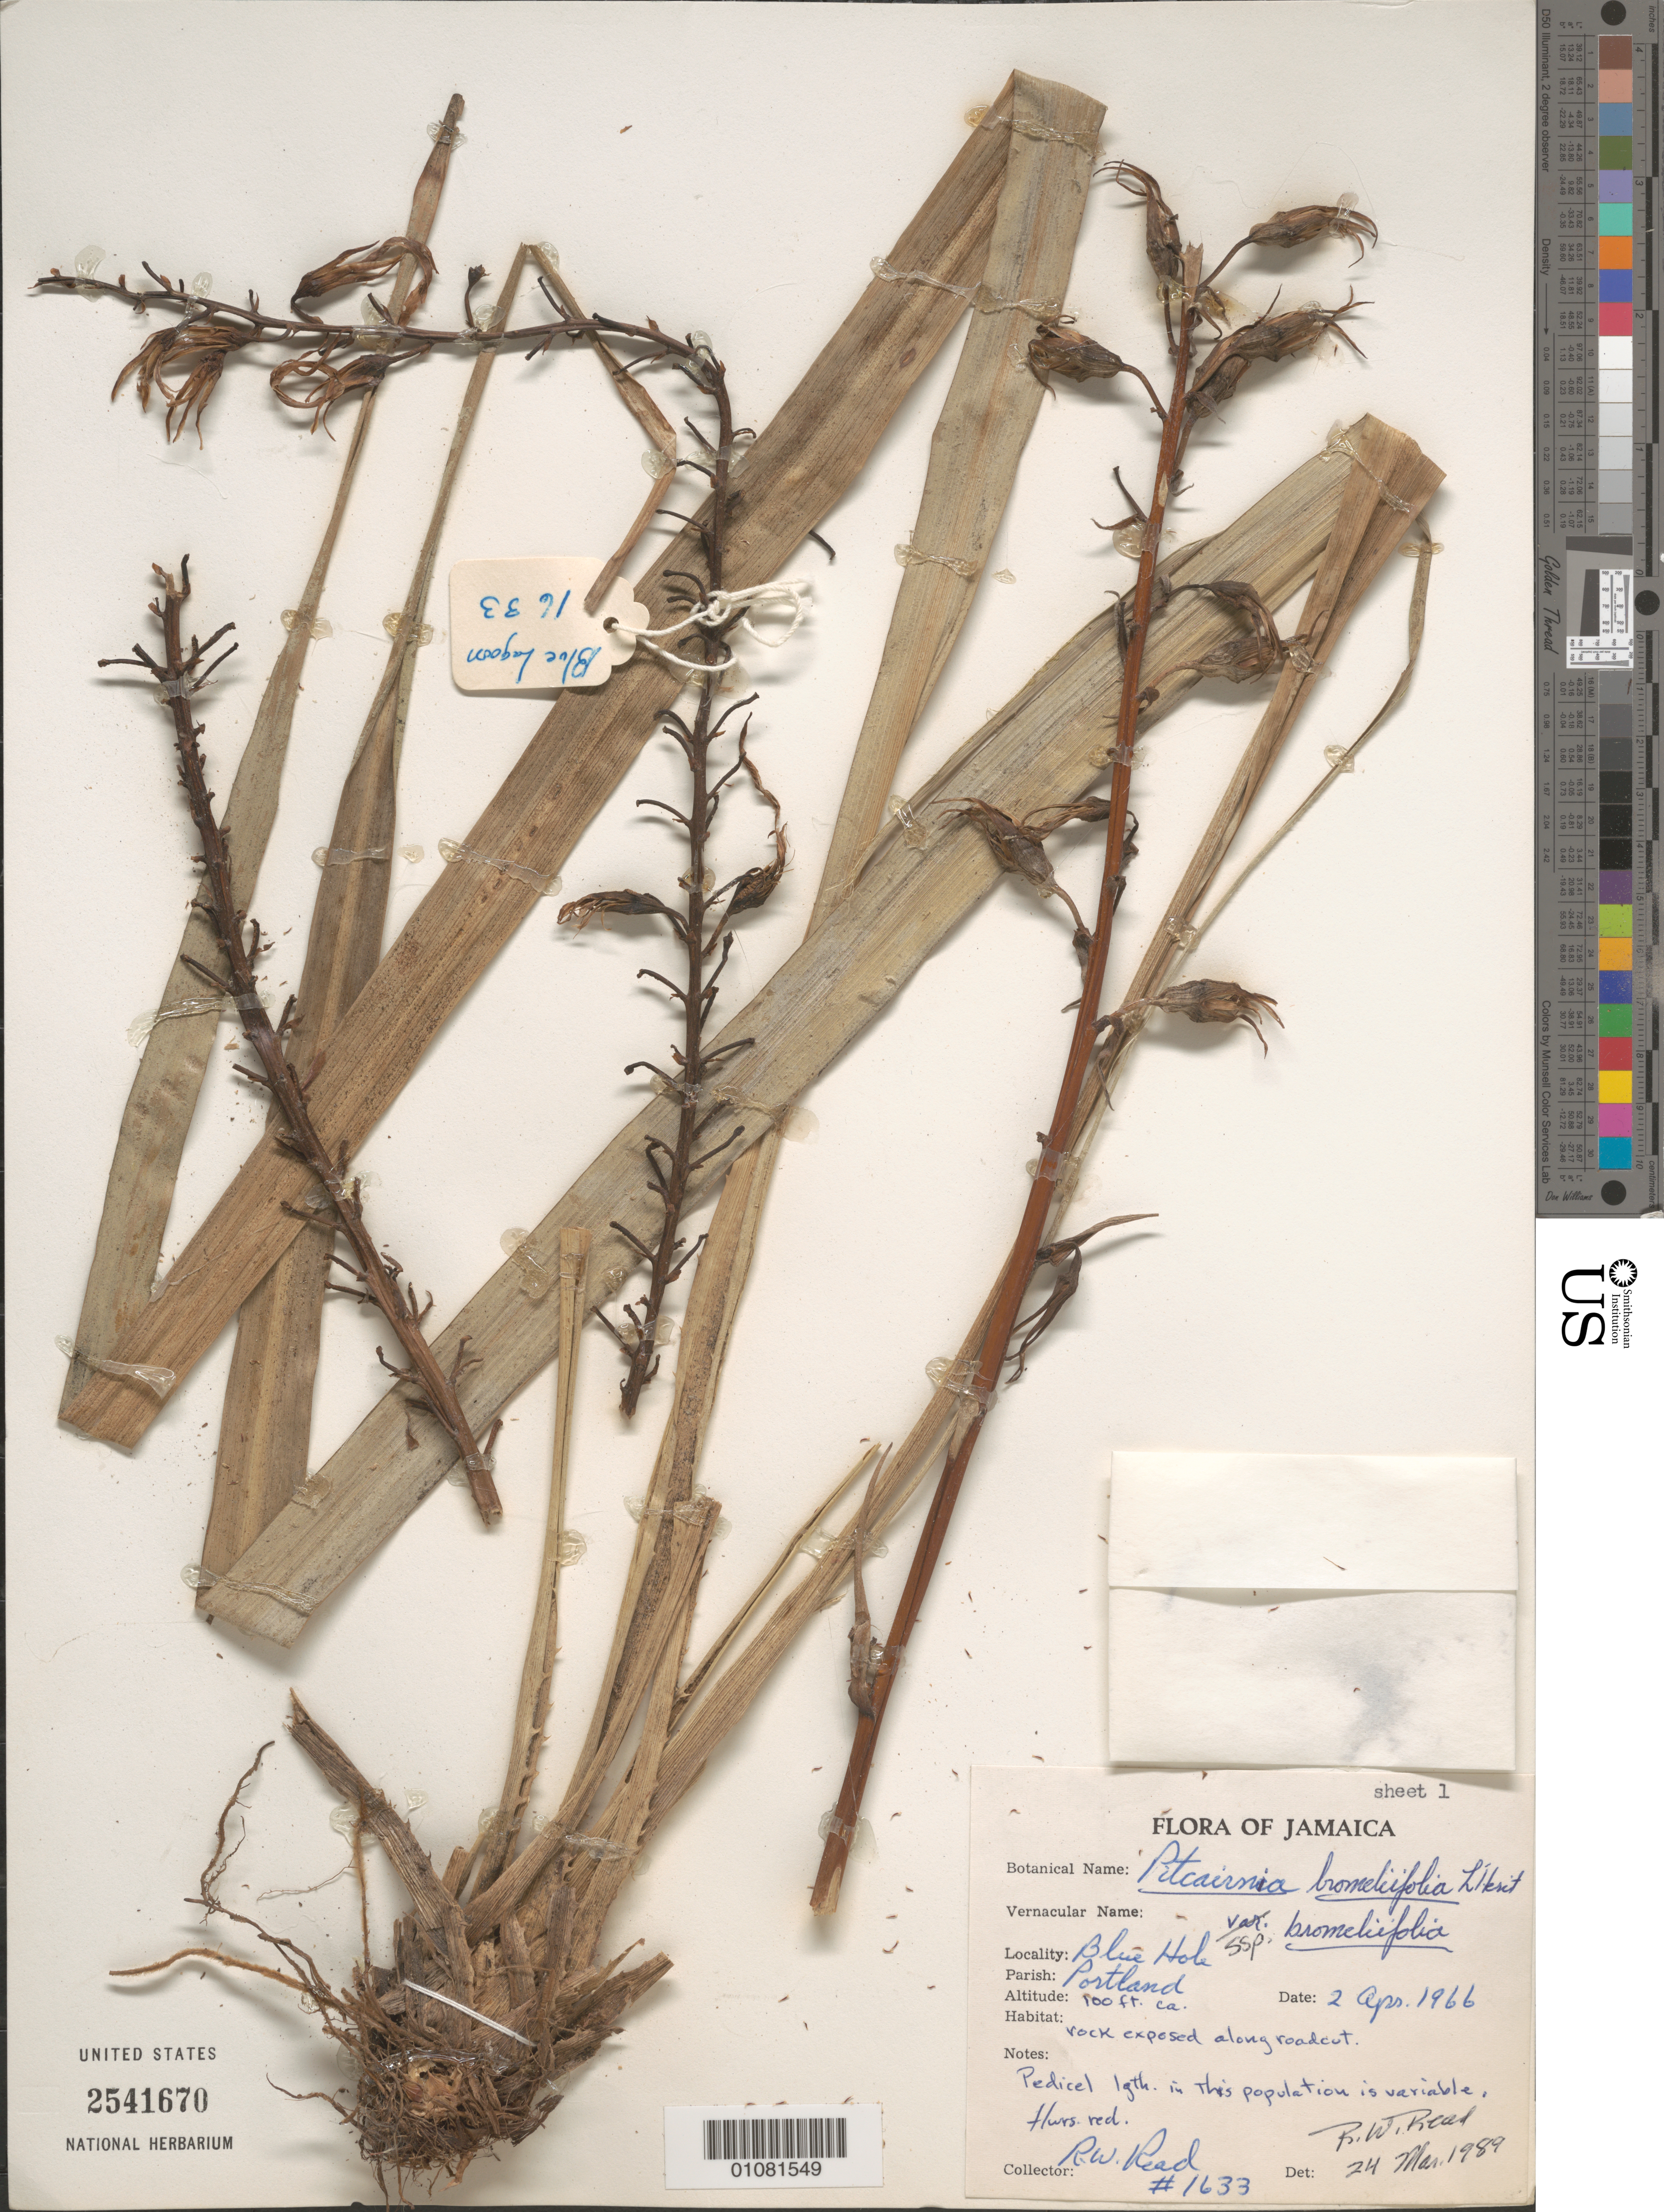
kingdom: Plantae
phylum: Tracheophyta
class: Liliopsida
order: Poales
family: Bromeliaceae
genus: Pitcairnia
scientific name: Pitcairnia bromeliifolia var. bromeliifolia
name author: L'Hér.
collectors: R. W. Read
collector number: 1633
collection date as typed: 02 Apr 1966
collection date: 1966-04-02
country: Jamaica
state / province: Portland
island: Jamaica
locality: Blue Hole; rock exposed along roadcut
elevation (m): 30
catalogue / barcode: US 2541670